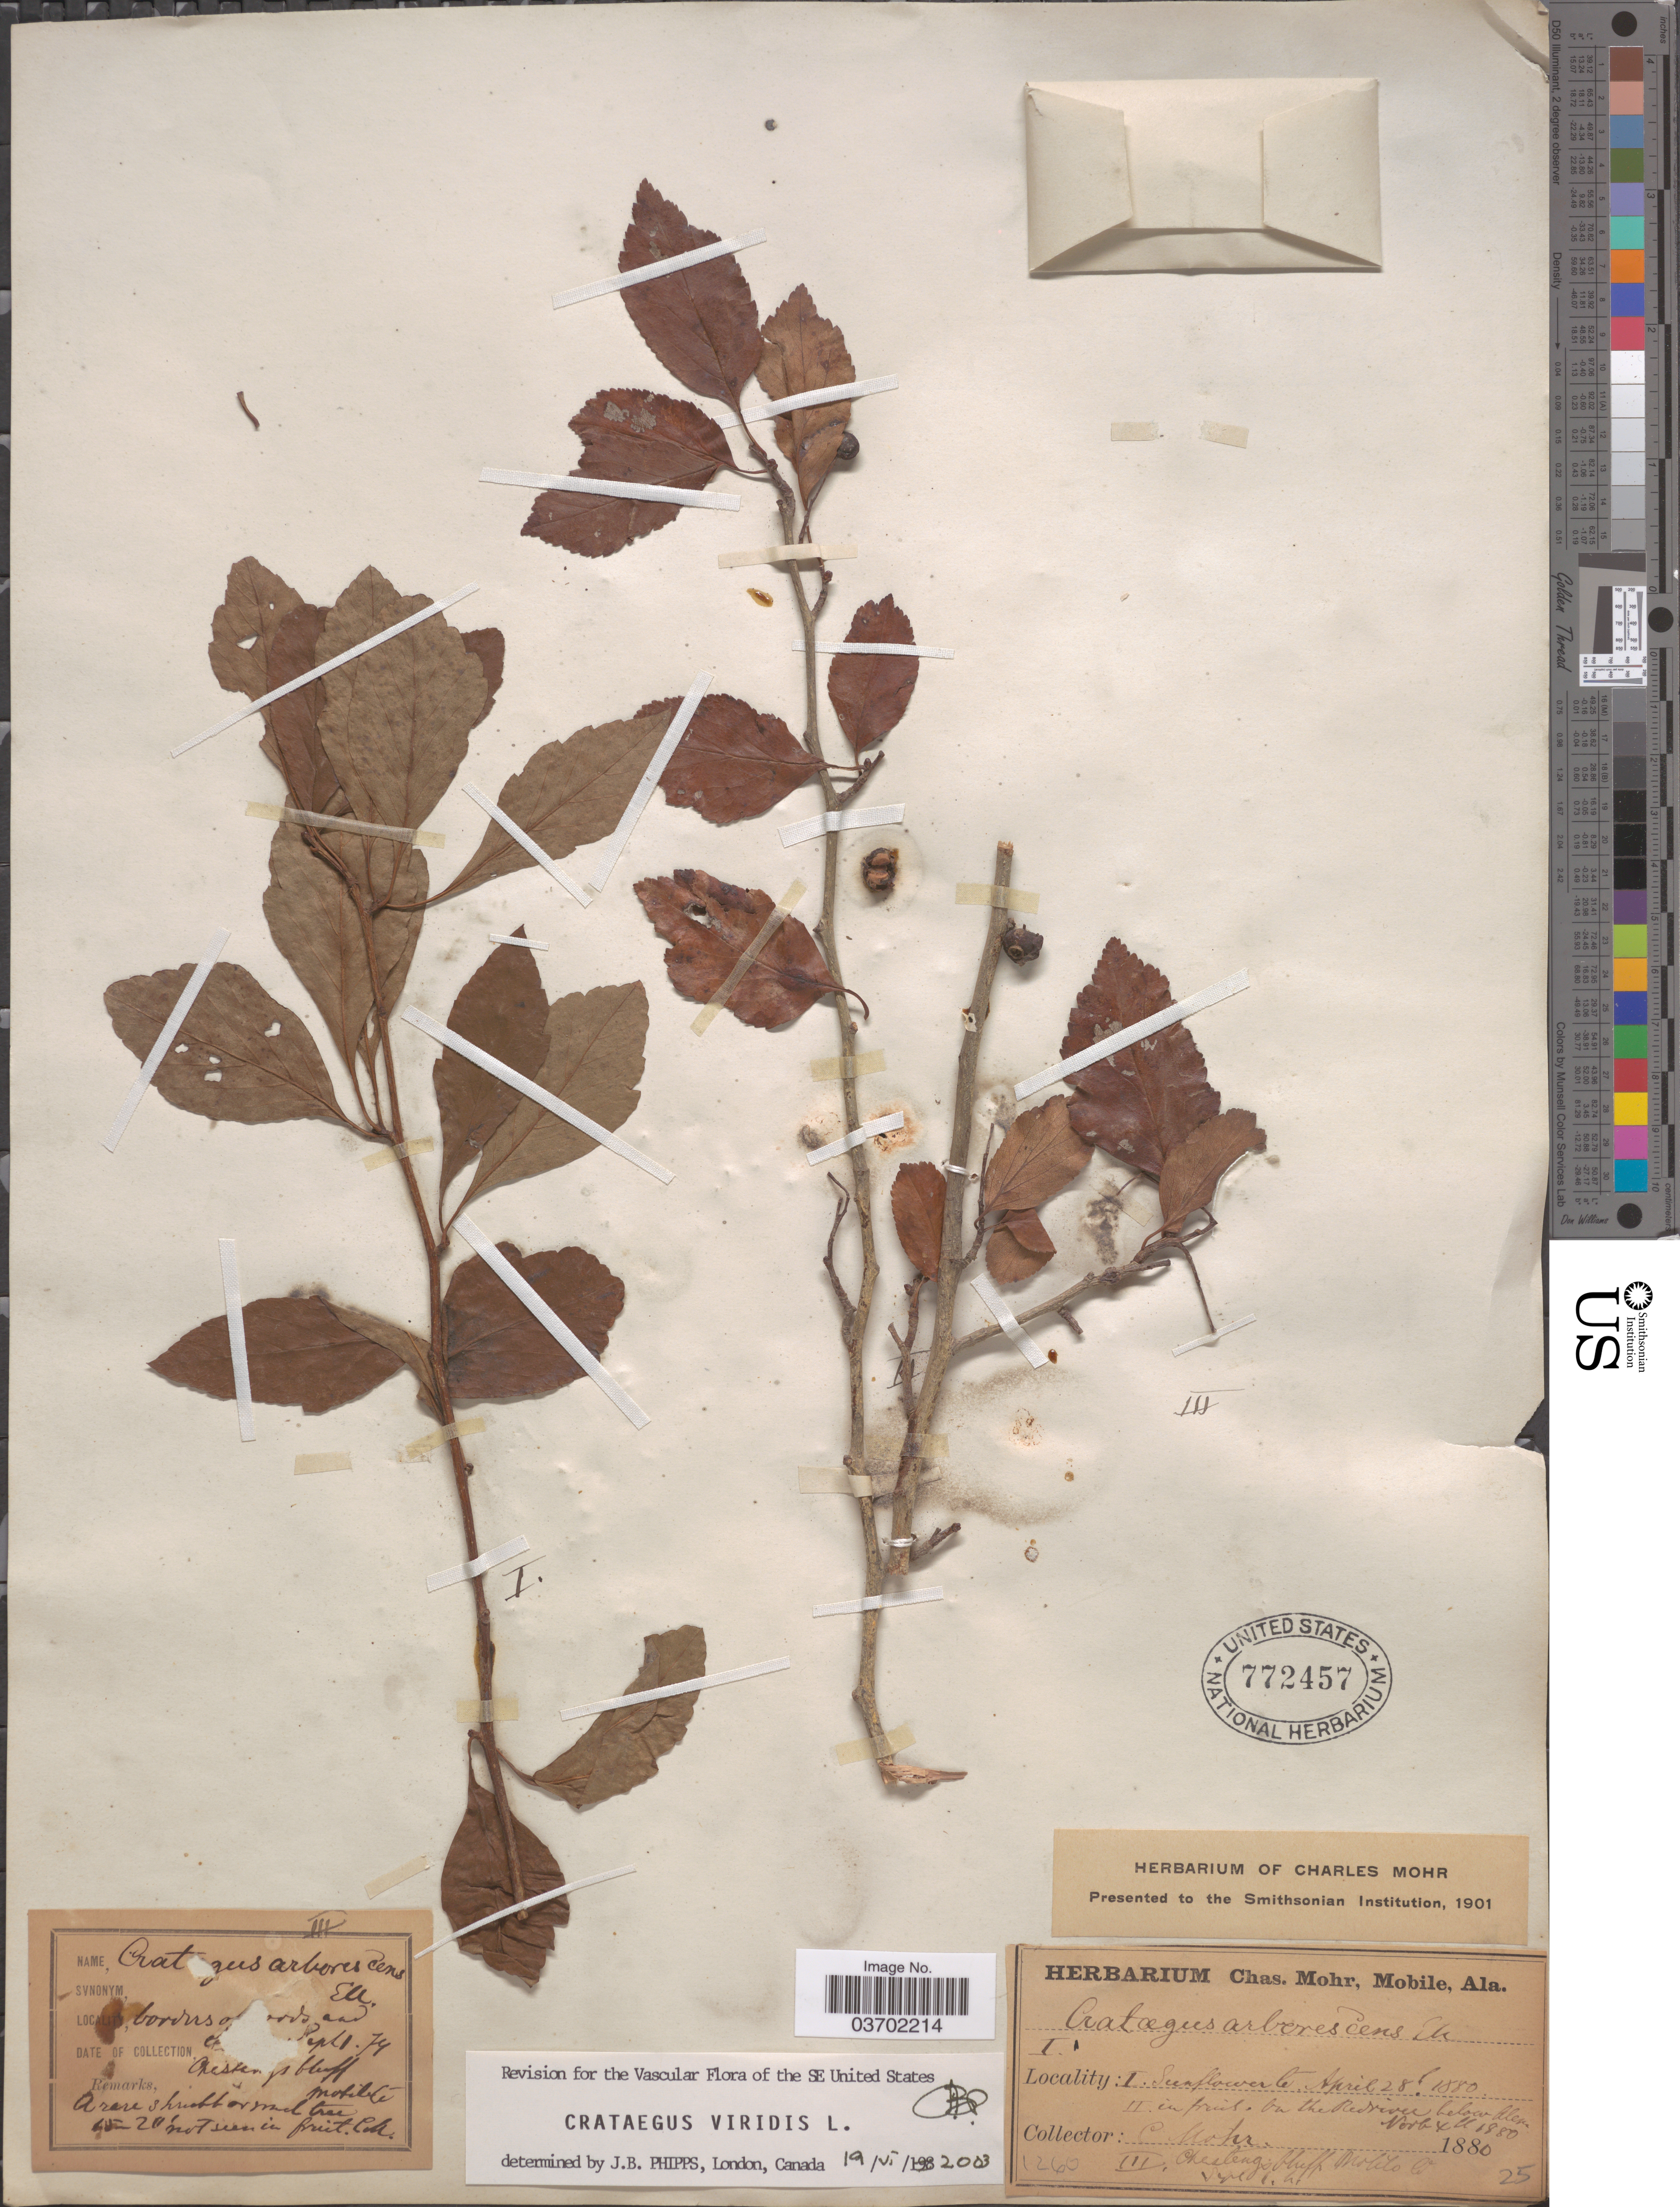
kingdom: Plantae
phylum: Tracheophyta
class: Magnoliopsida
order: Rosales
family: Rosaceae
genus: Crataegus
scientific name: Crataegus viridis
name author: L.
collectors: Mohr, C. T. (herbarium)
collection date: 1880-04-28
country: United States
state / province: Alabama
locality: Mobile Co.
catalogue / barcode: US 772457